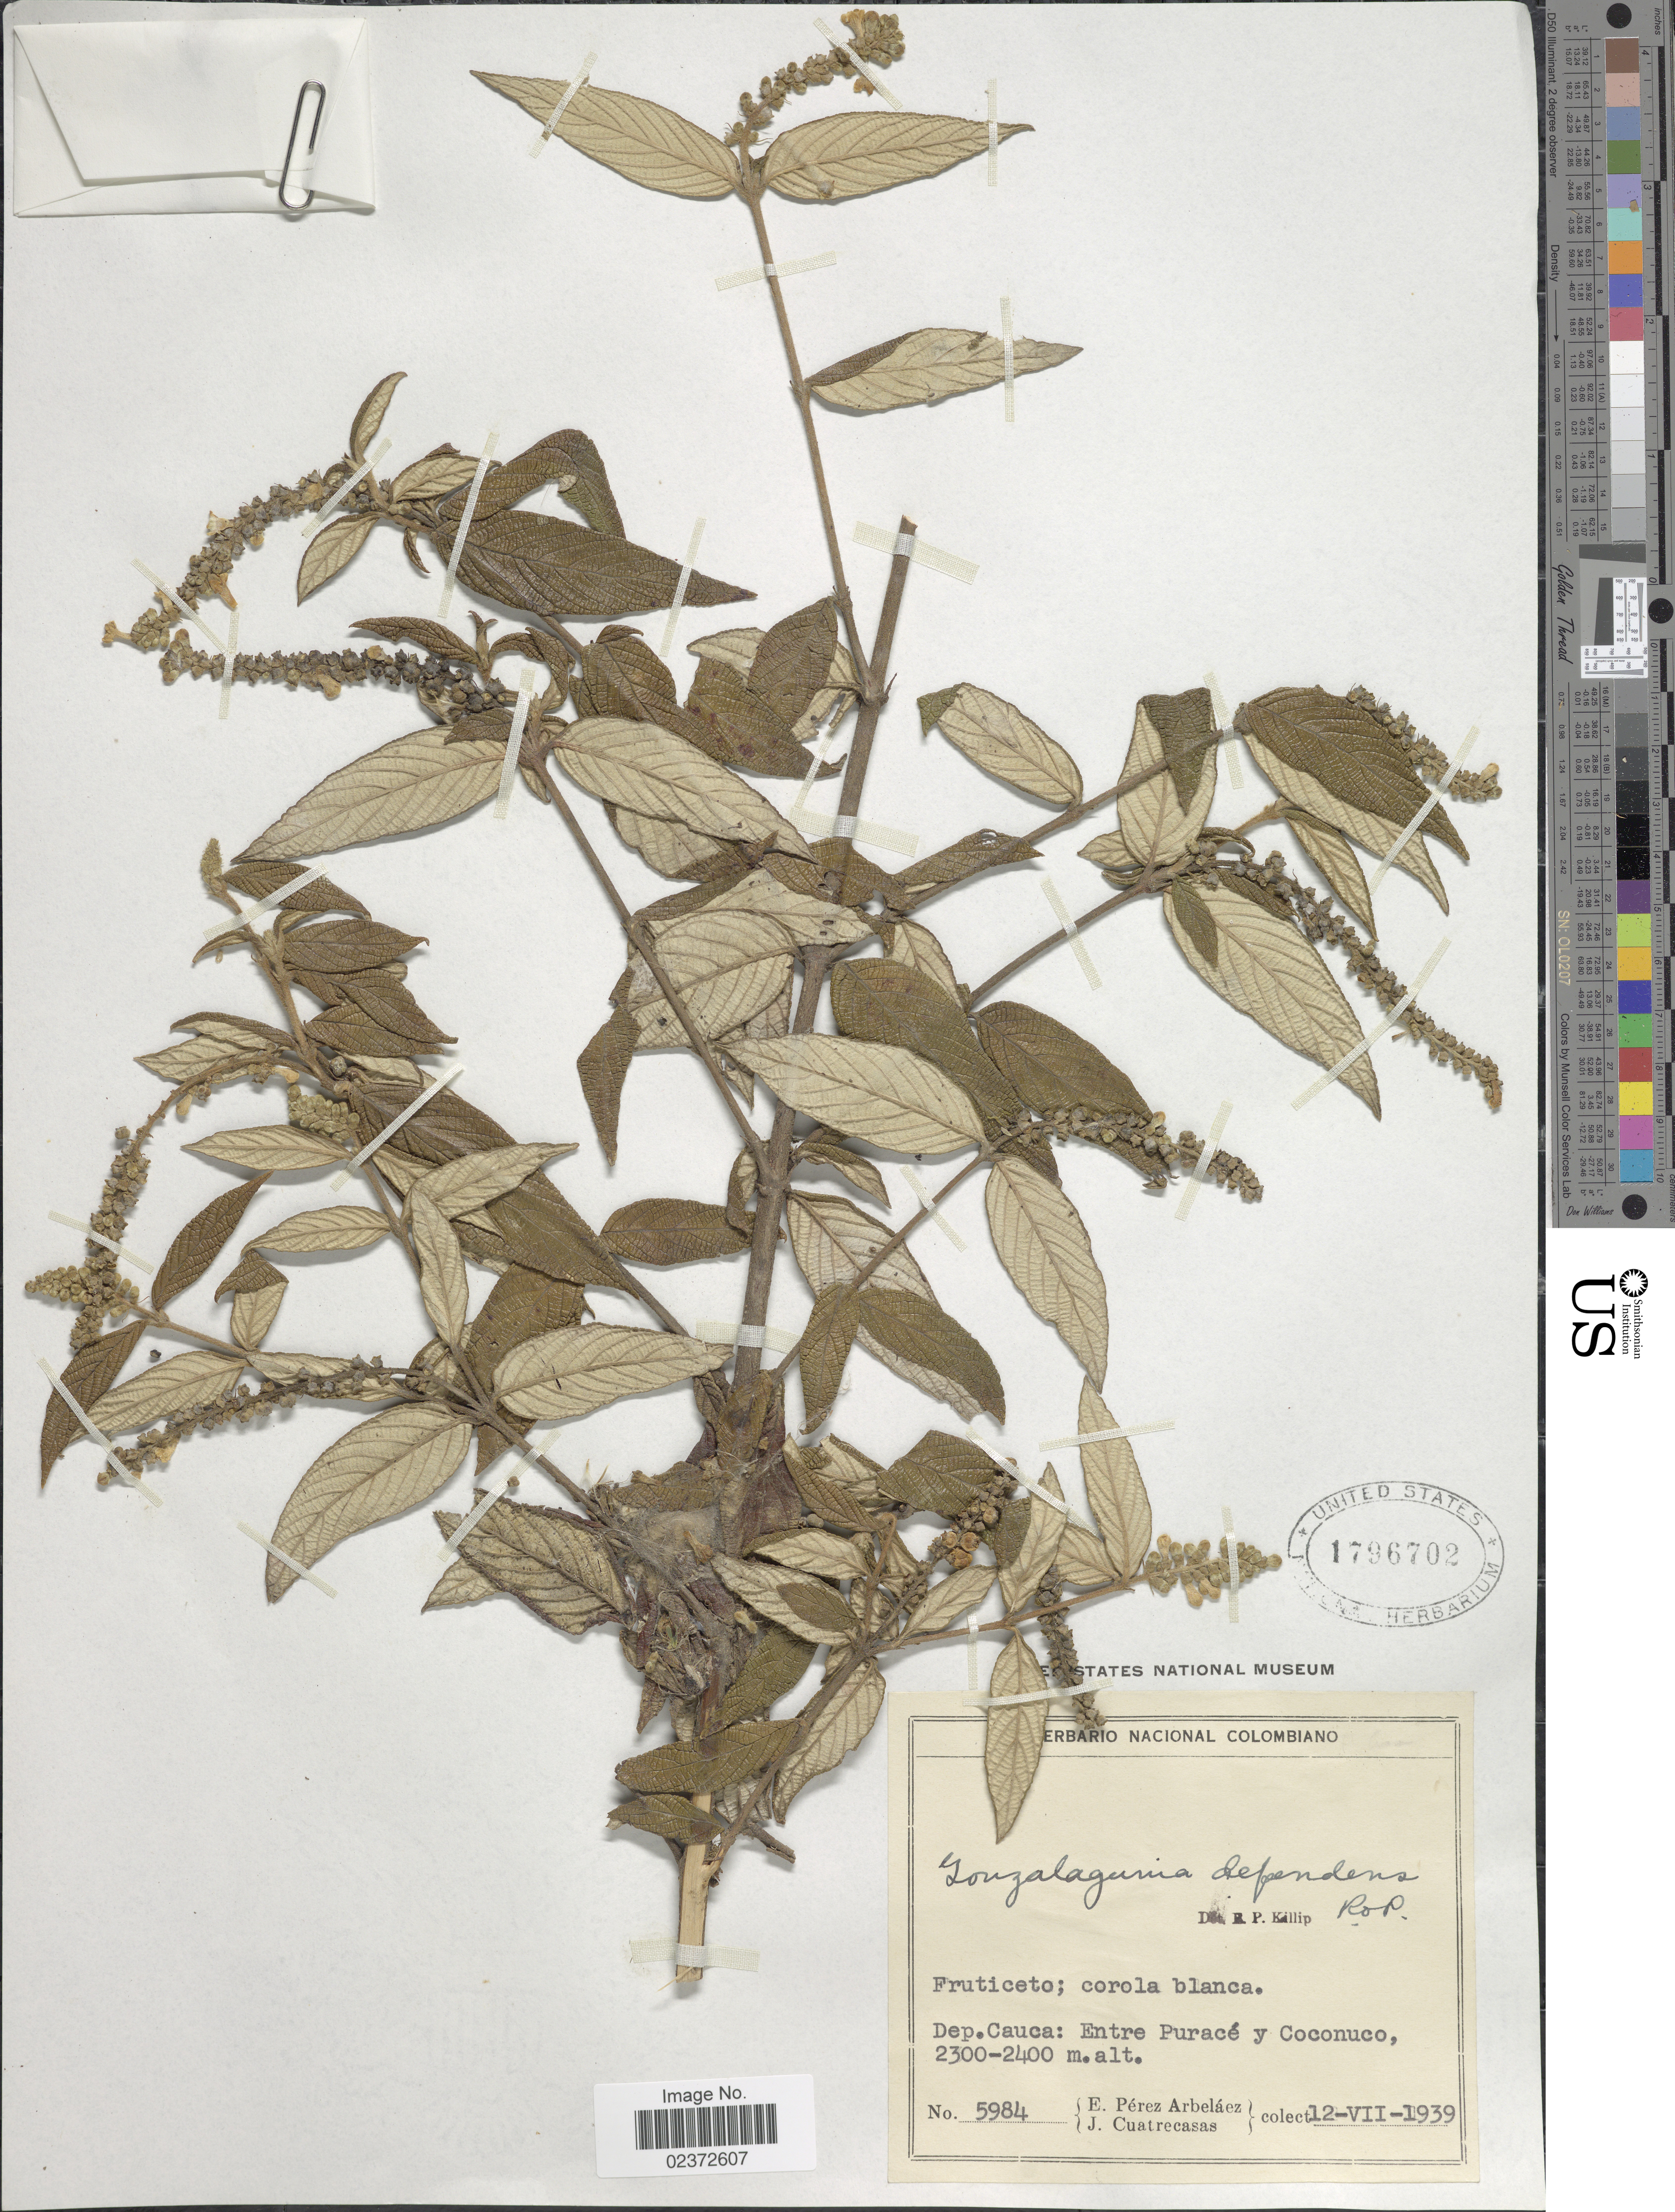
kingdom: Plantae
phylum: Tracheophyta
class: Magnoliopsida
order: Gentianales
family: Rubiaceae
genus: Gonzalagunia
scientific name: Gonzalagunia dependens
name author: Ruiz & Pav.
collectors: E. Pérez Arbeláez & J. Cuatrecasas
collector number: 5984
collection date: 1939-07-12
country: Colombia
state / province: Cauca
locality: Entre Purace y Coconuco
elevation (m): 2300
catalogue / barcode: US 1796702